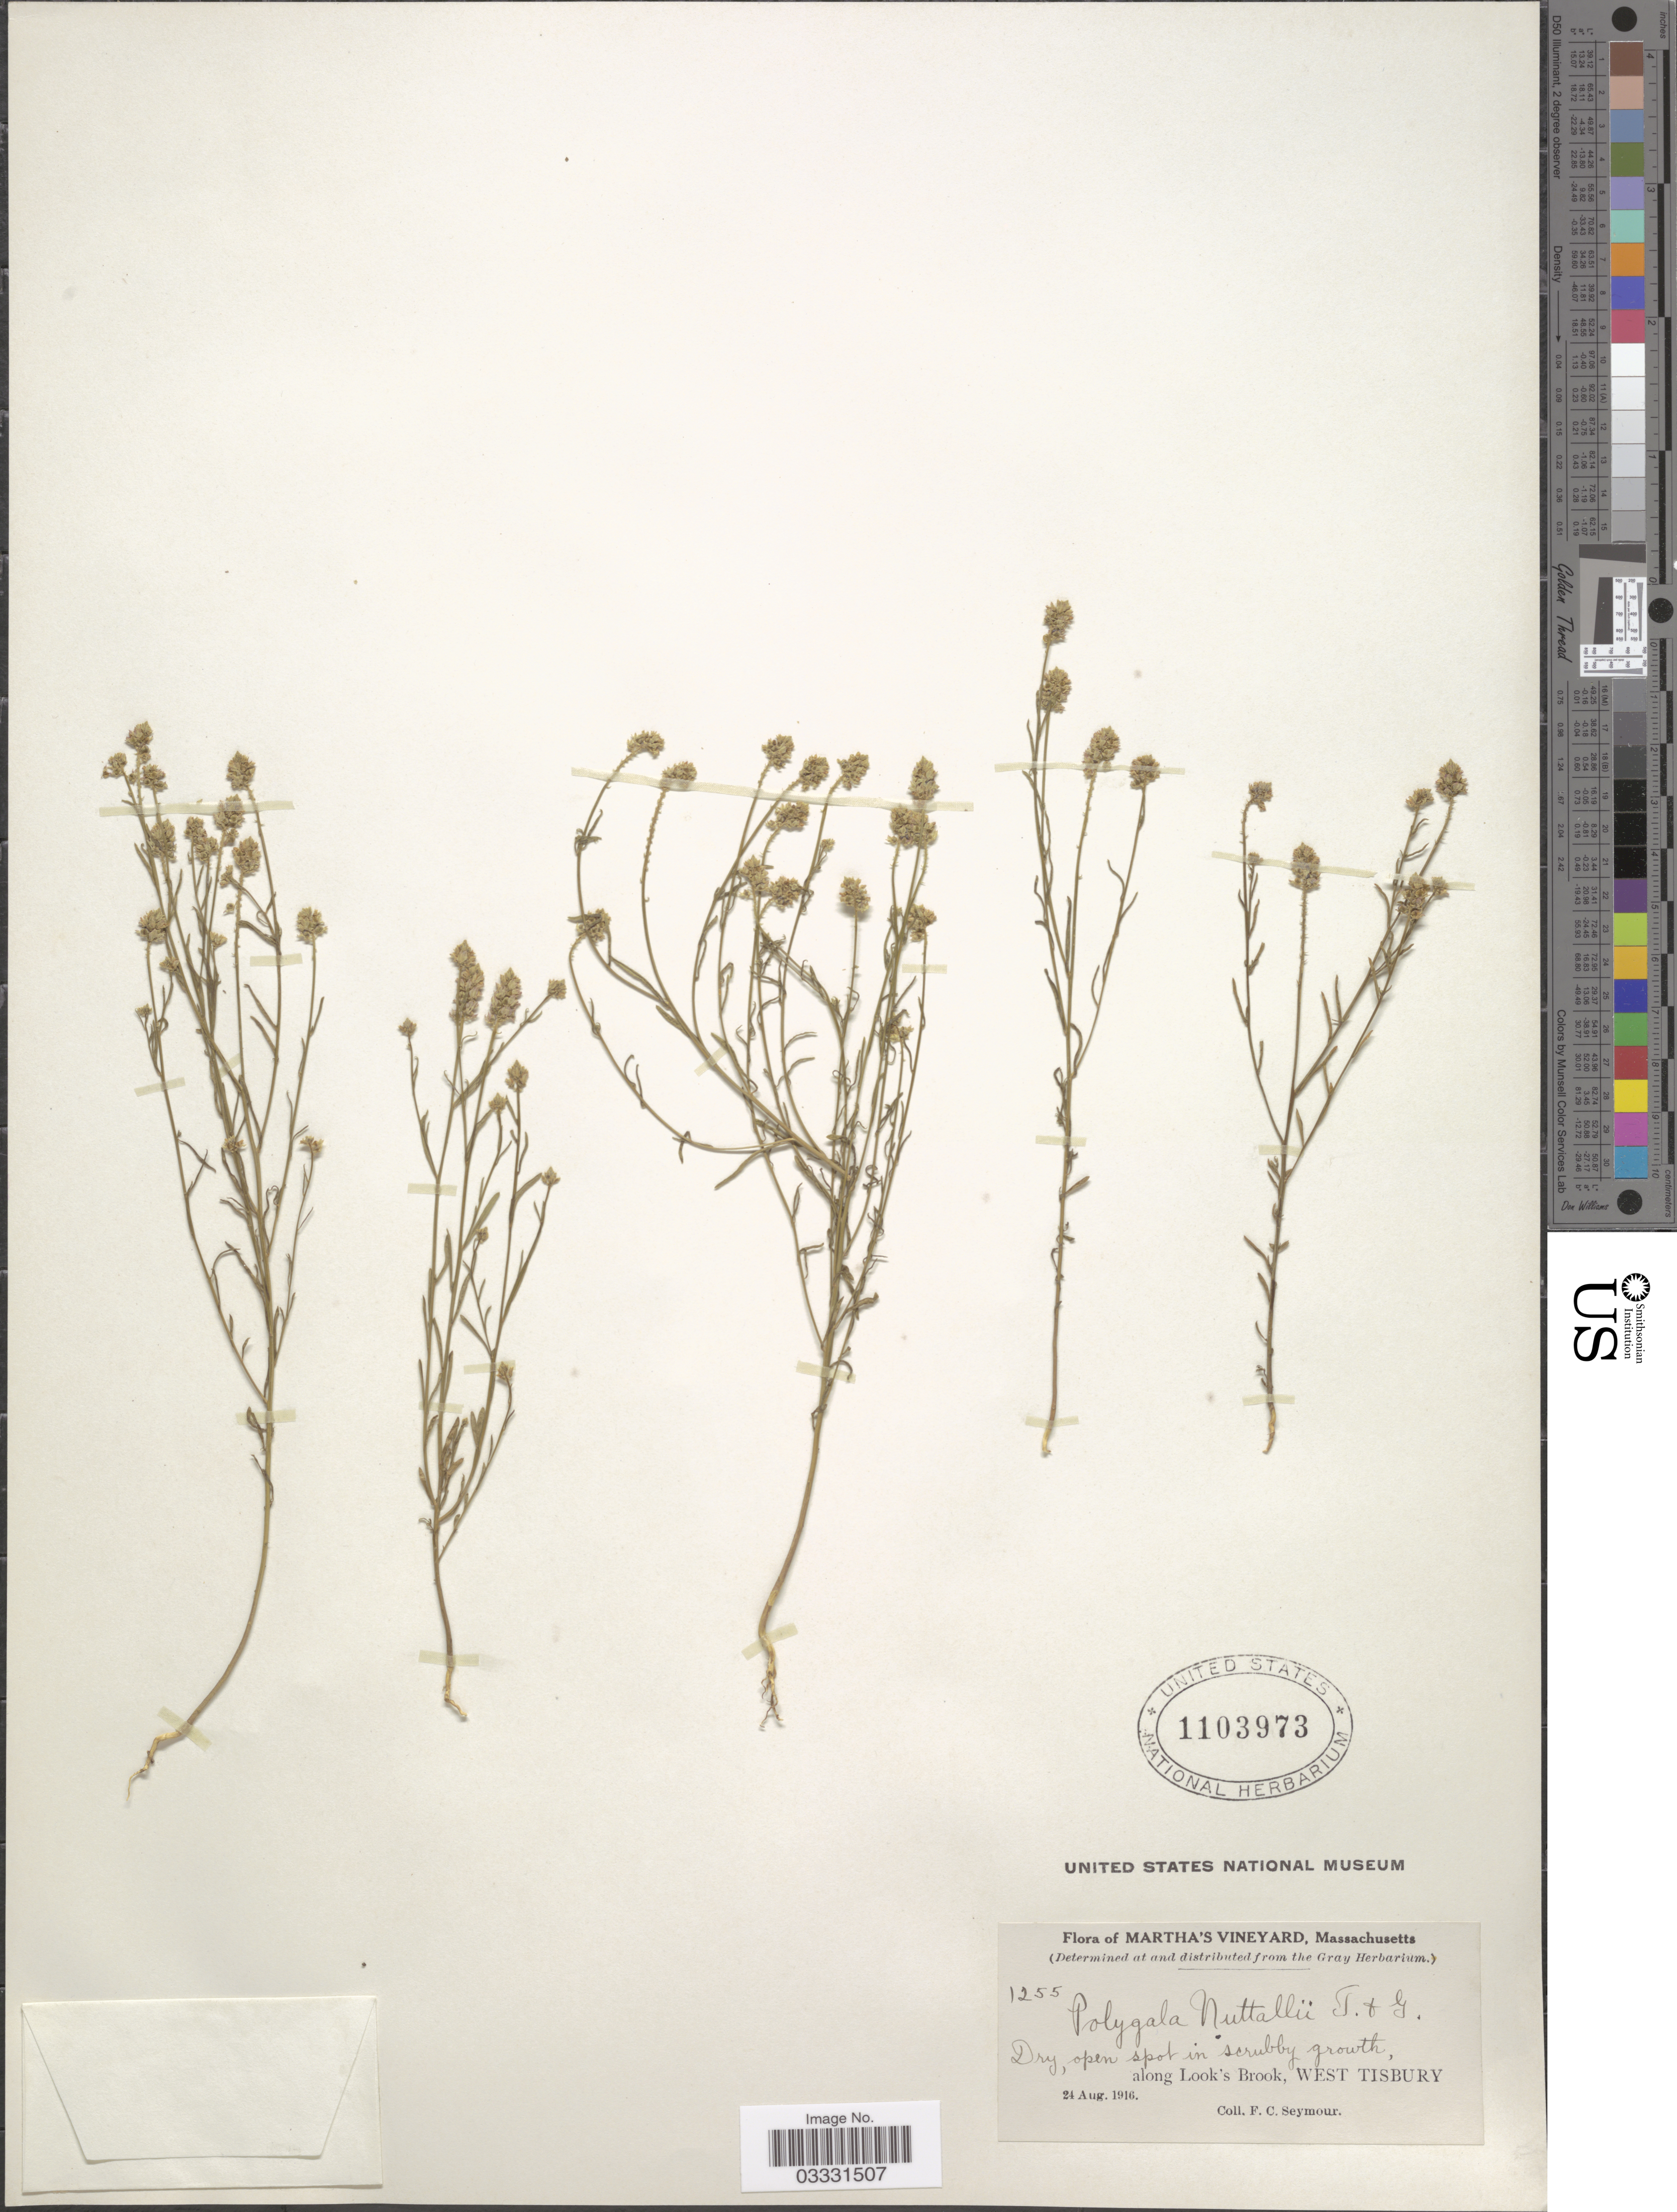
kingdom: Plantae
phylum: Tracheophyta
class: Magnoliopsida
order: Fabales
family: Polygalaceae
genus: Polygala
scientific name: Polygala nuttallii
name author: Torr. & A. Gray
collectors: F. C. Seymour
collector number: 1255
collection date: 1916-08-24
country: United States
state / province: Massachusetts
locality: Martha's Vimeyard. Along Look's Brook, West Tisbury.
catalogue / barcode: US 1103973